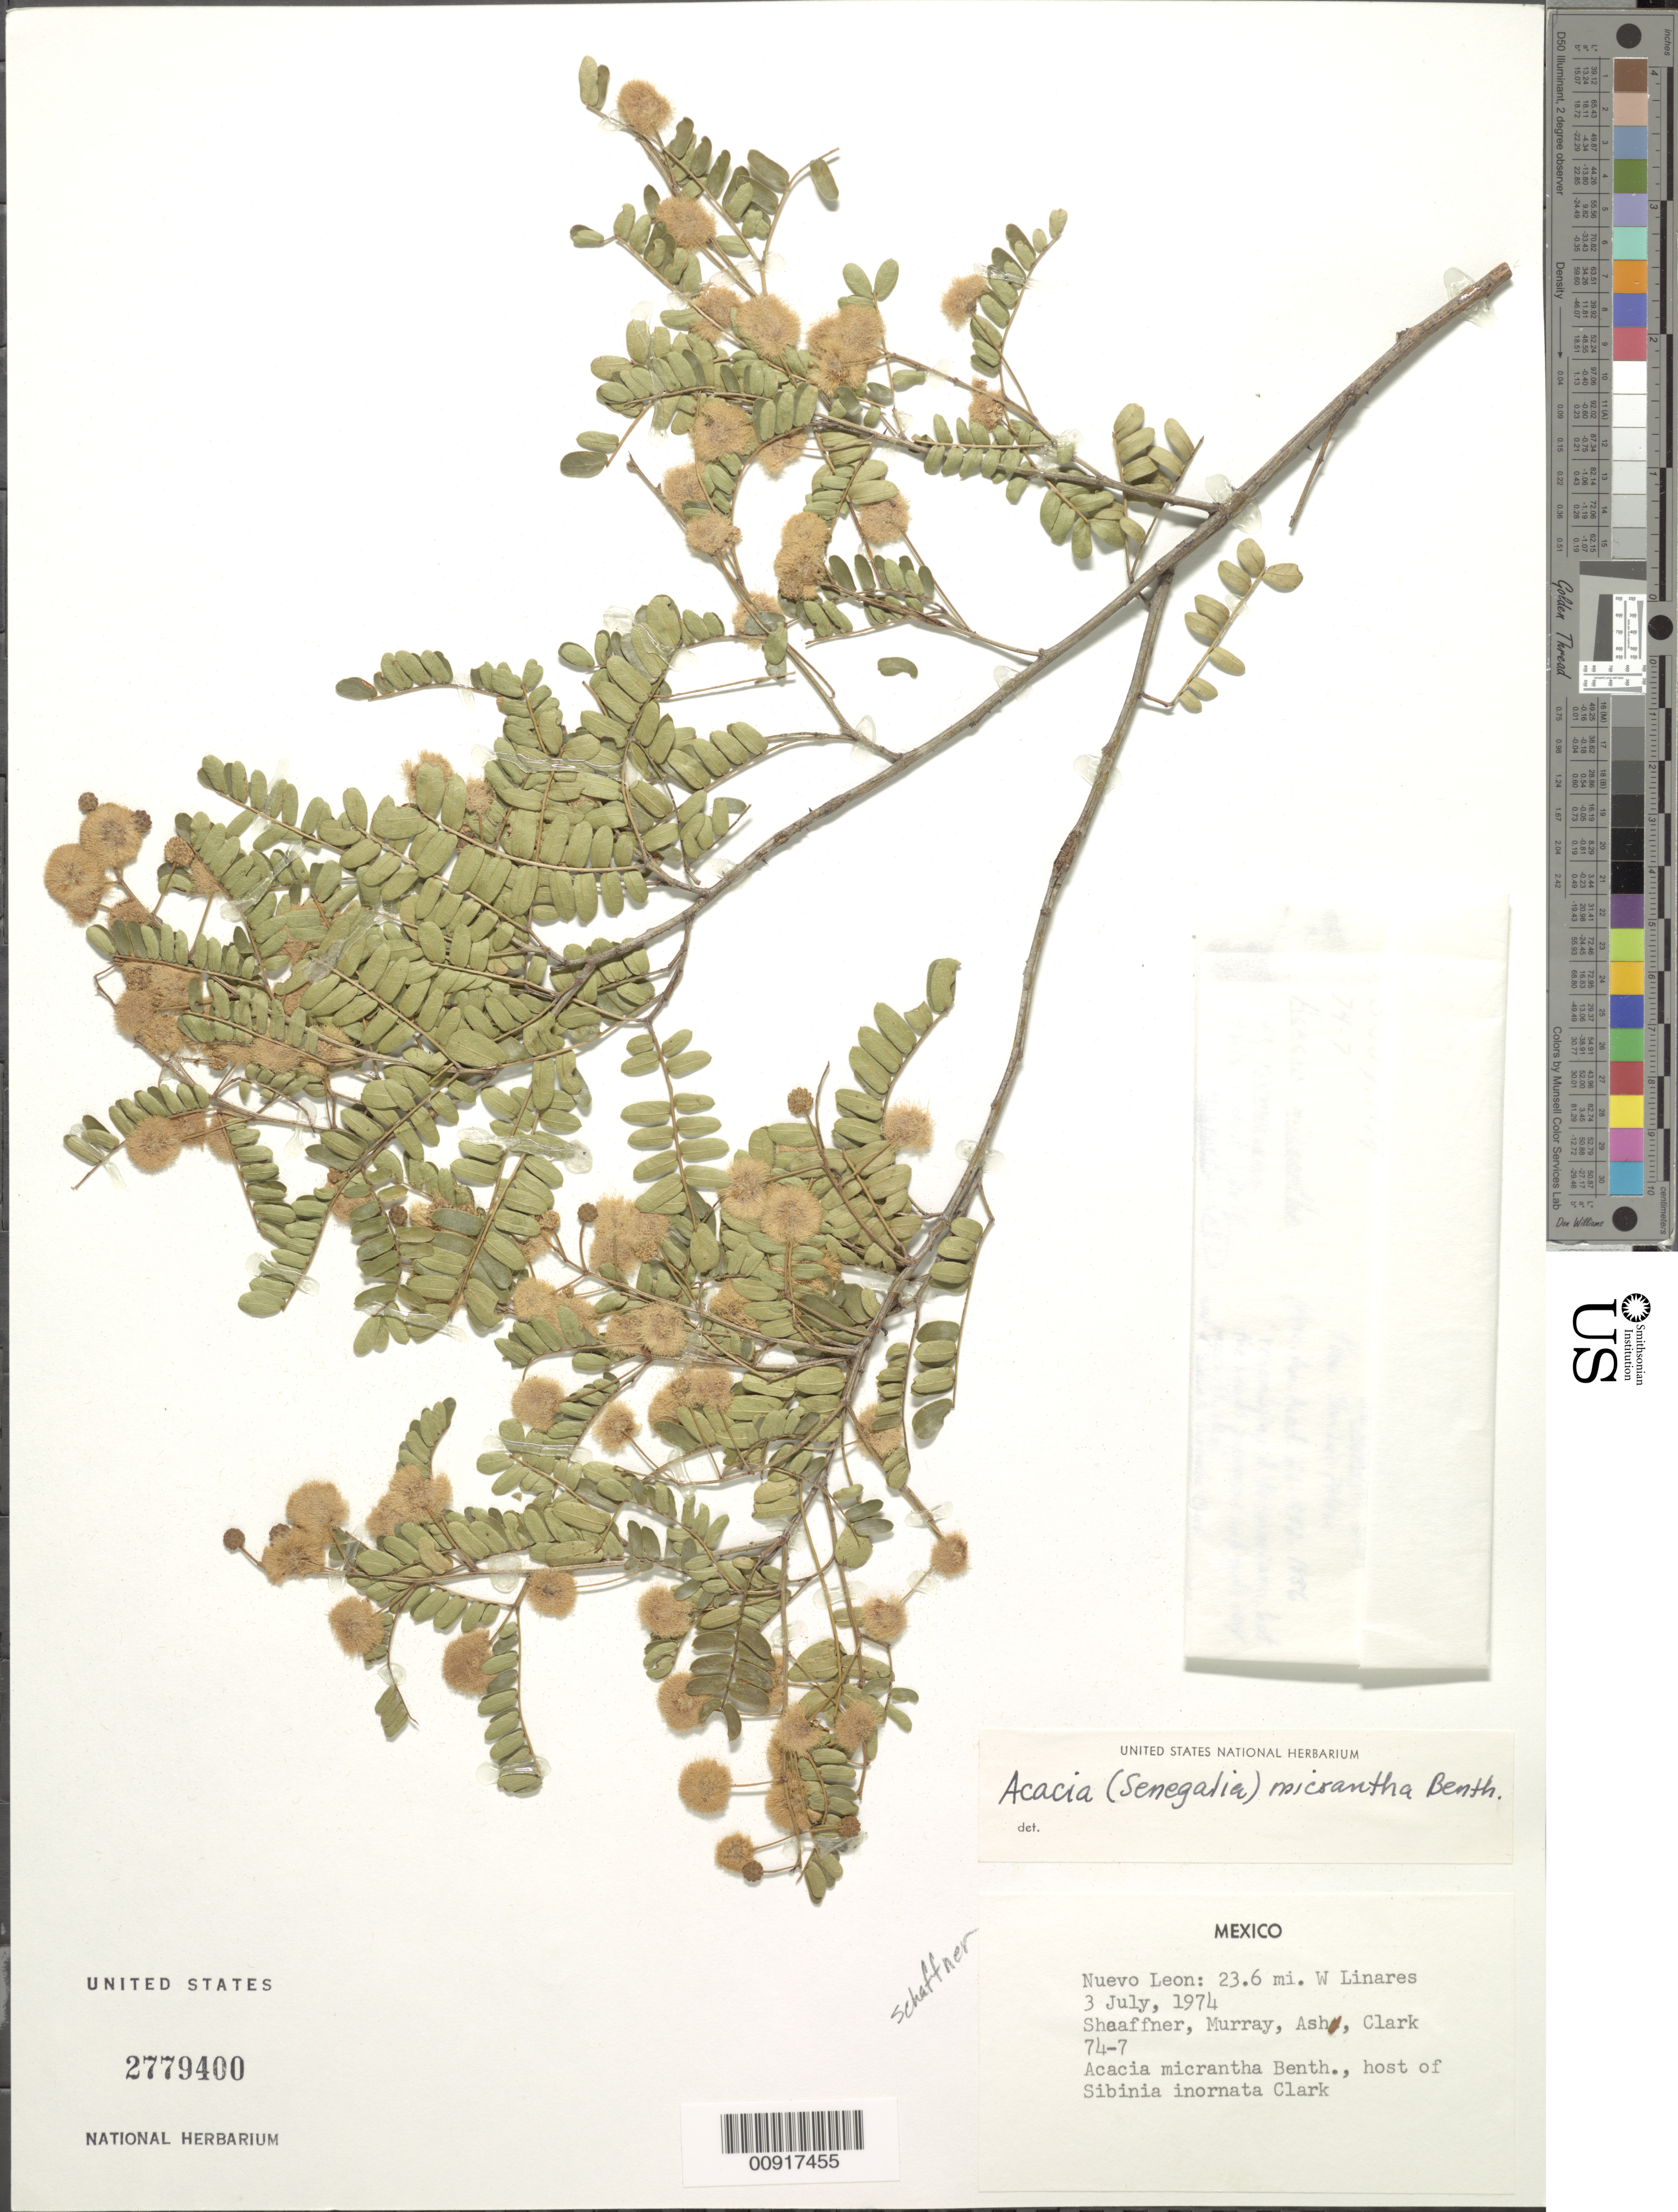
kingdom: Plantae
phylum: Tracheophyta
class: Magnoliopsida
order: Fabales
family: Fabaceae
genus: Senegalia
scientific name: Senegalia micrantha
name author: Britton & Rose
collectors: -. Schaffner, Murray, --, -- Ashe & -- Clark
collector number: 74-7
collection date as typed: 03 Jul 1974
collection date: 1974-07-03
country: Mexico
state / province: Nuevo León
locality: Nuevo León: 23.6 mi. W Linares.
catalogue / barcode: US 2779400